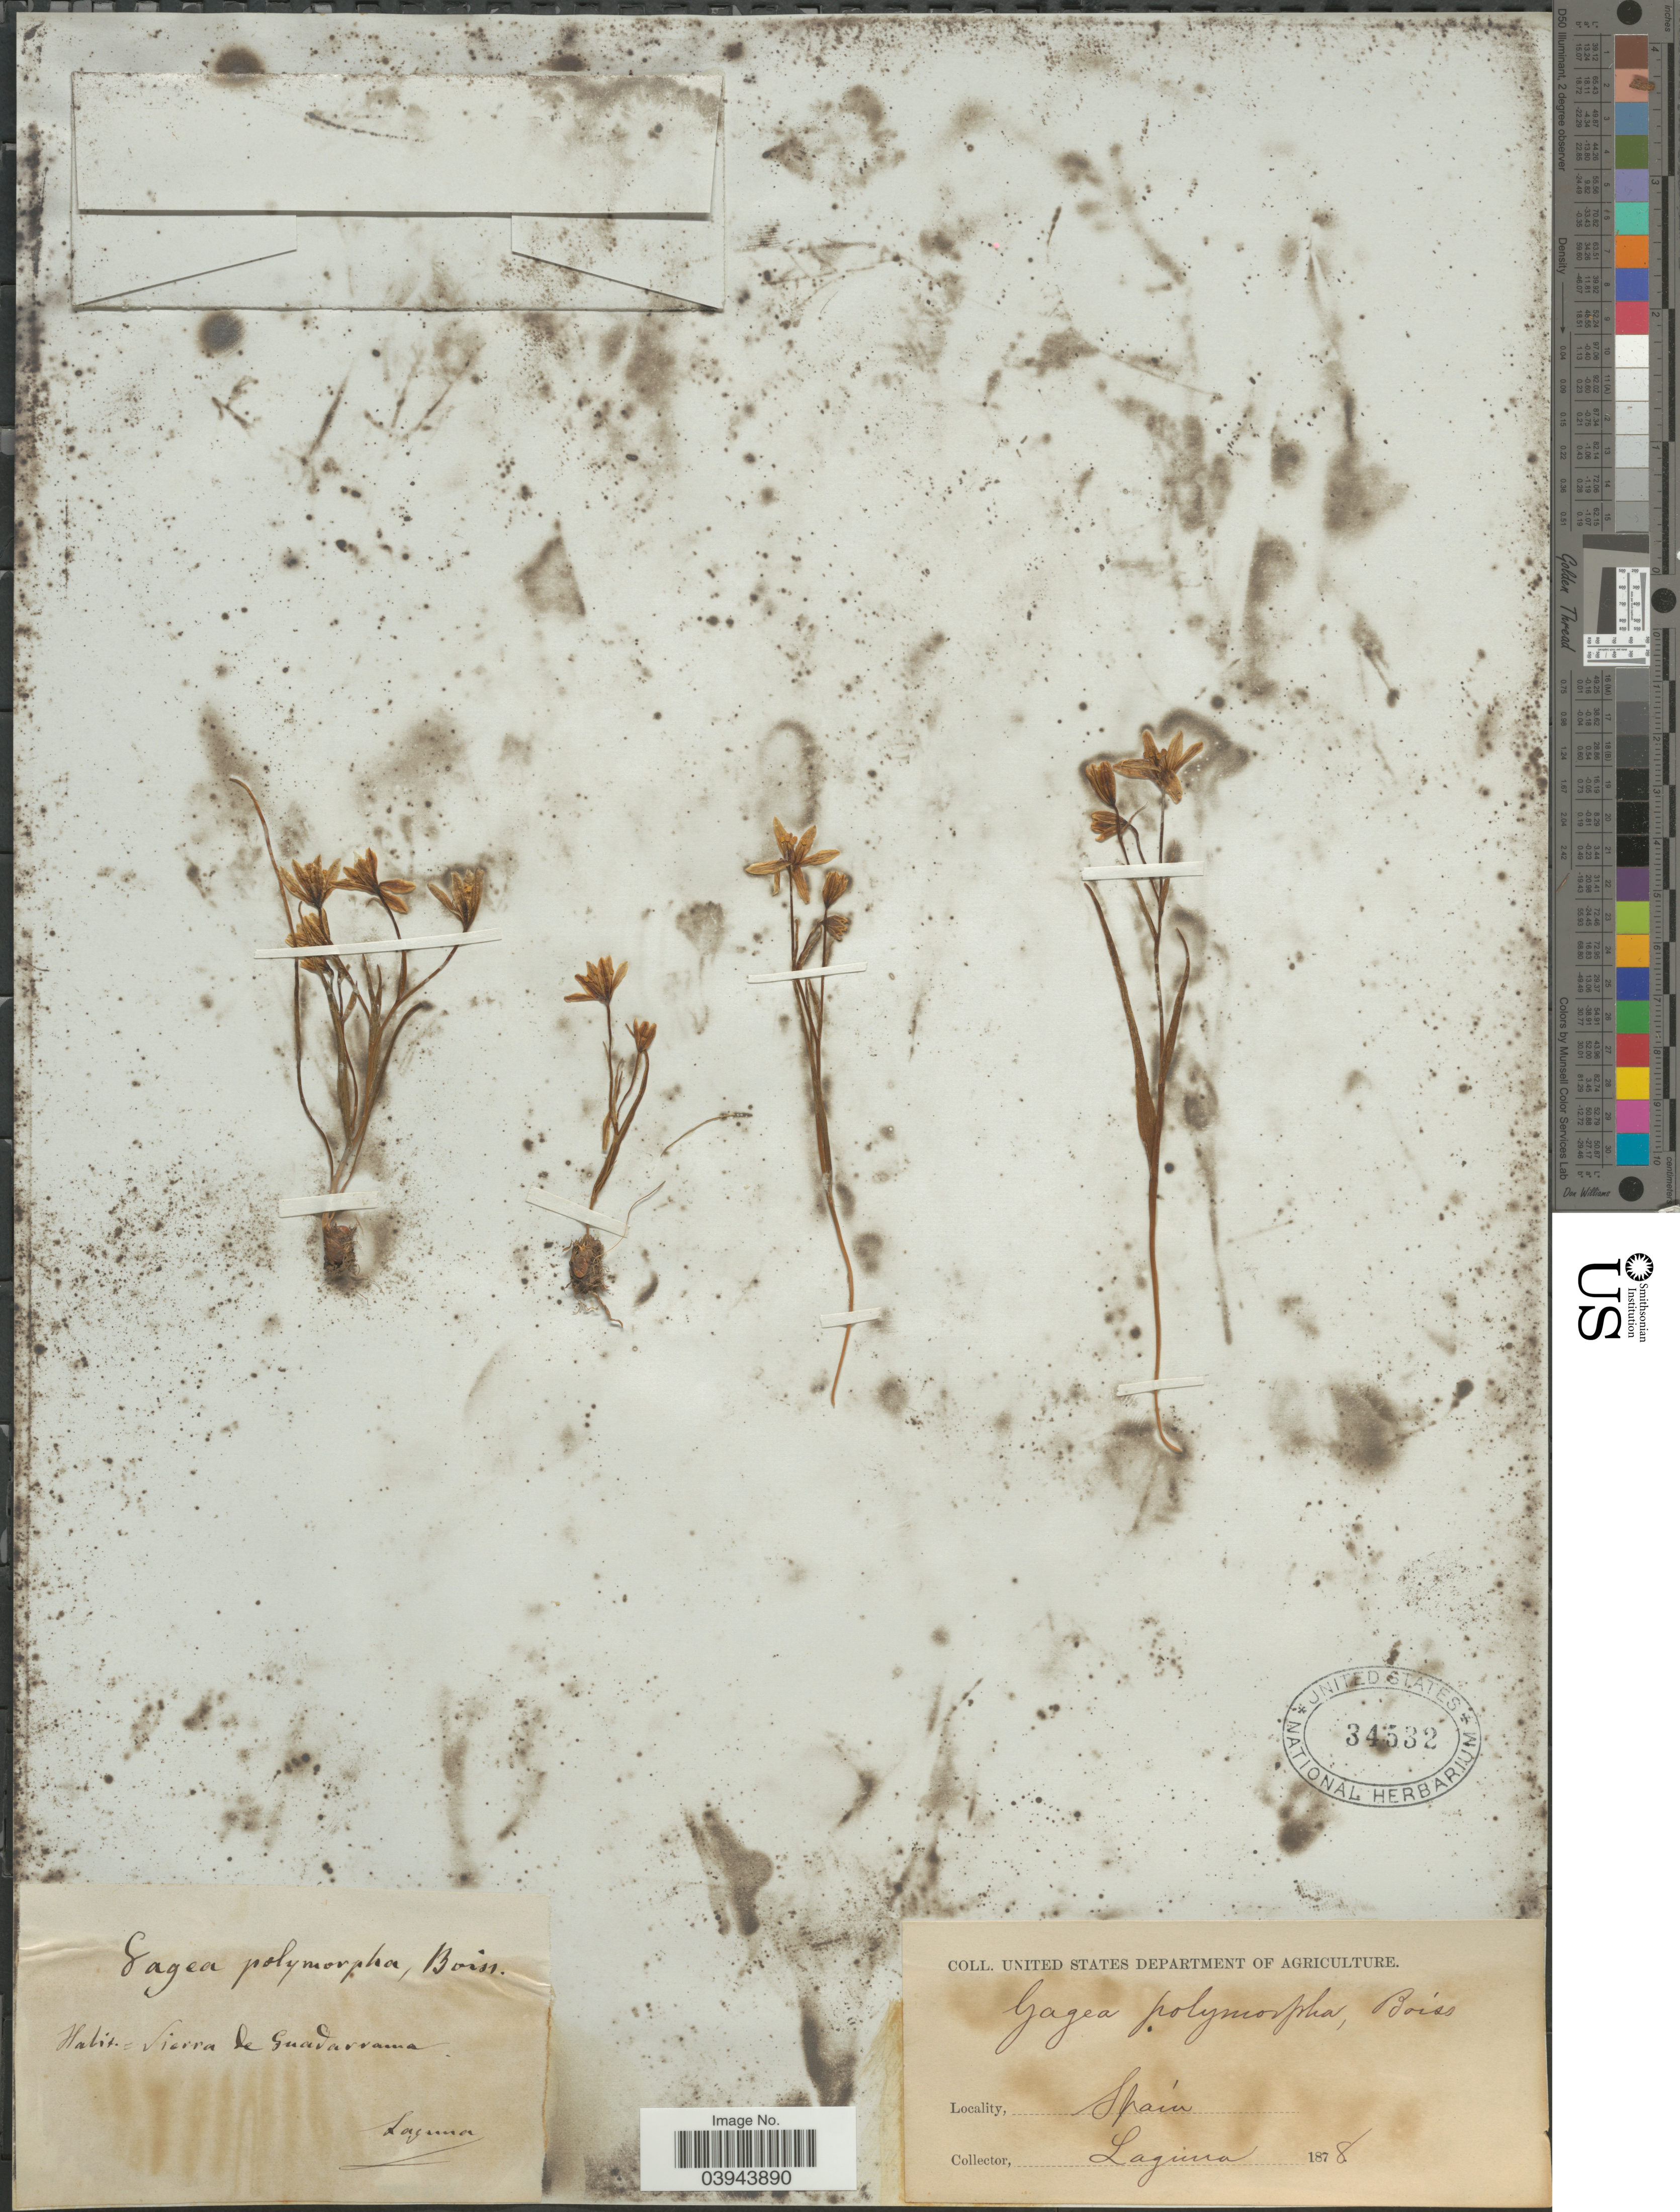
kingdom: Plantae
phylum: Tracheophyta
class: Liliopsida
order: Liliales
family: Liliaceae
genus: Gagea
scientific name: Gagea polymorpha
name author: Boiss.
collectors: -. Laguna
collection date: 1878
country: Spain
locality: Sierra de Guadarrama.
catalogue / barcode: US 34532